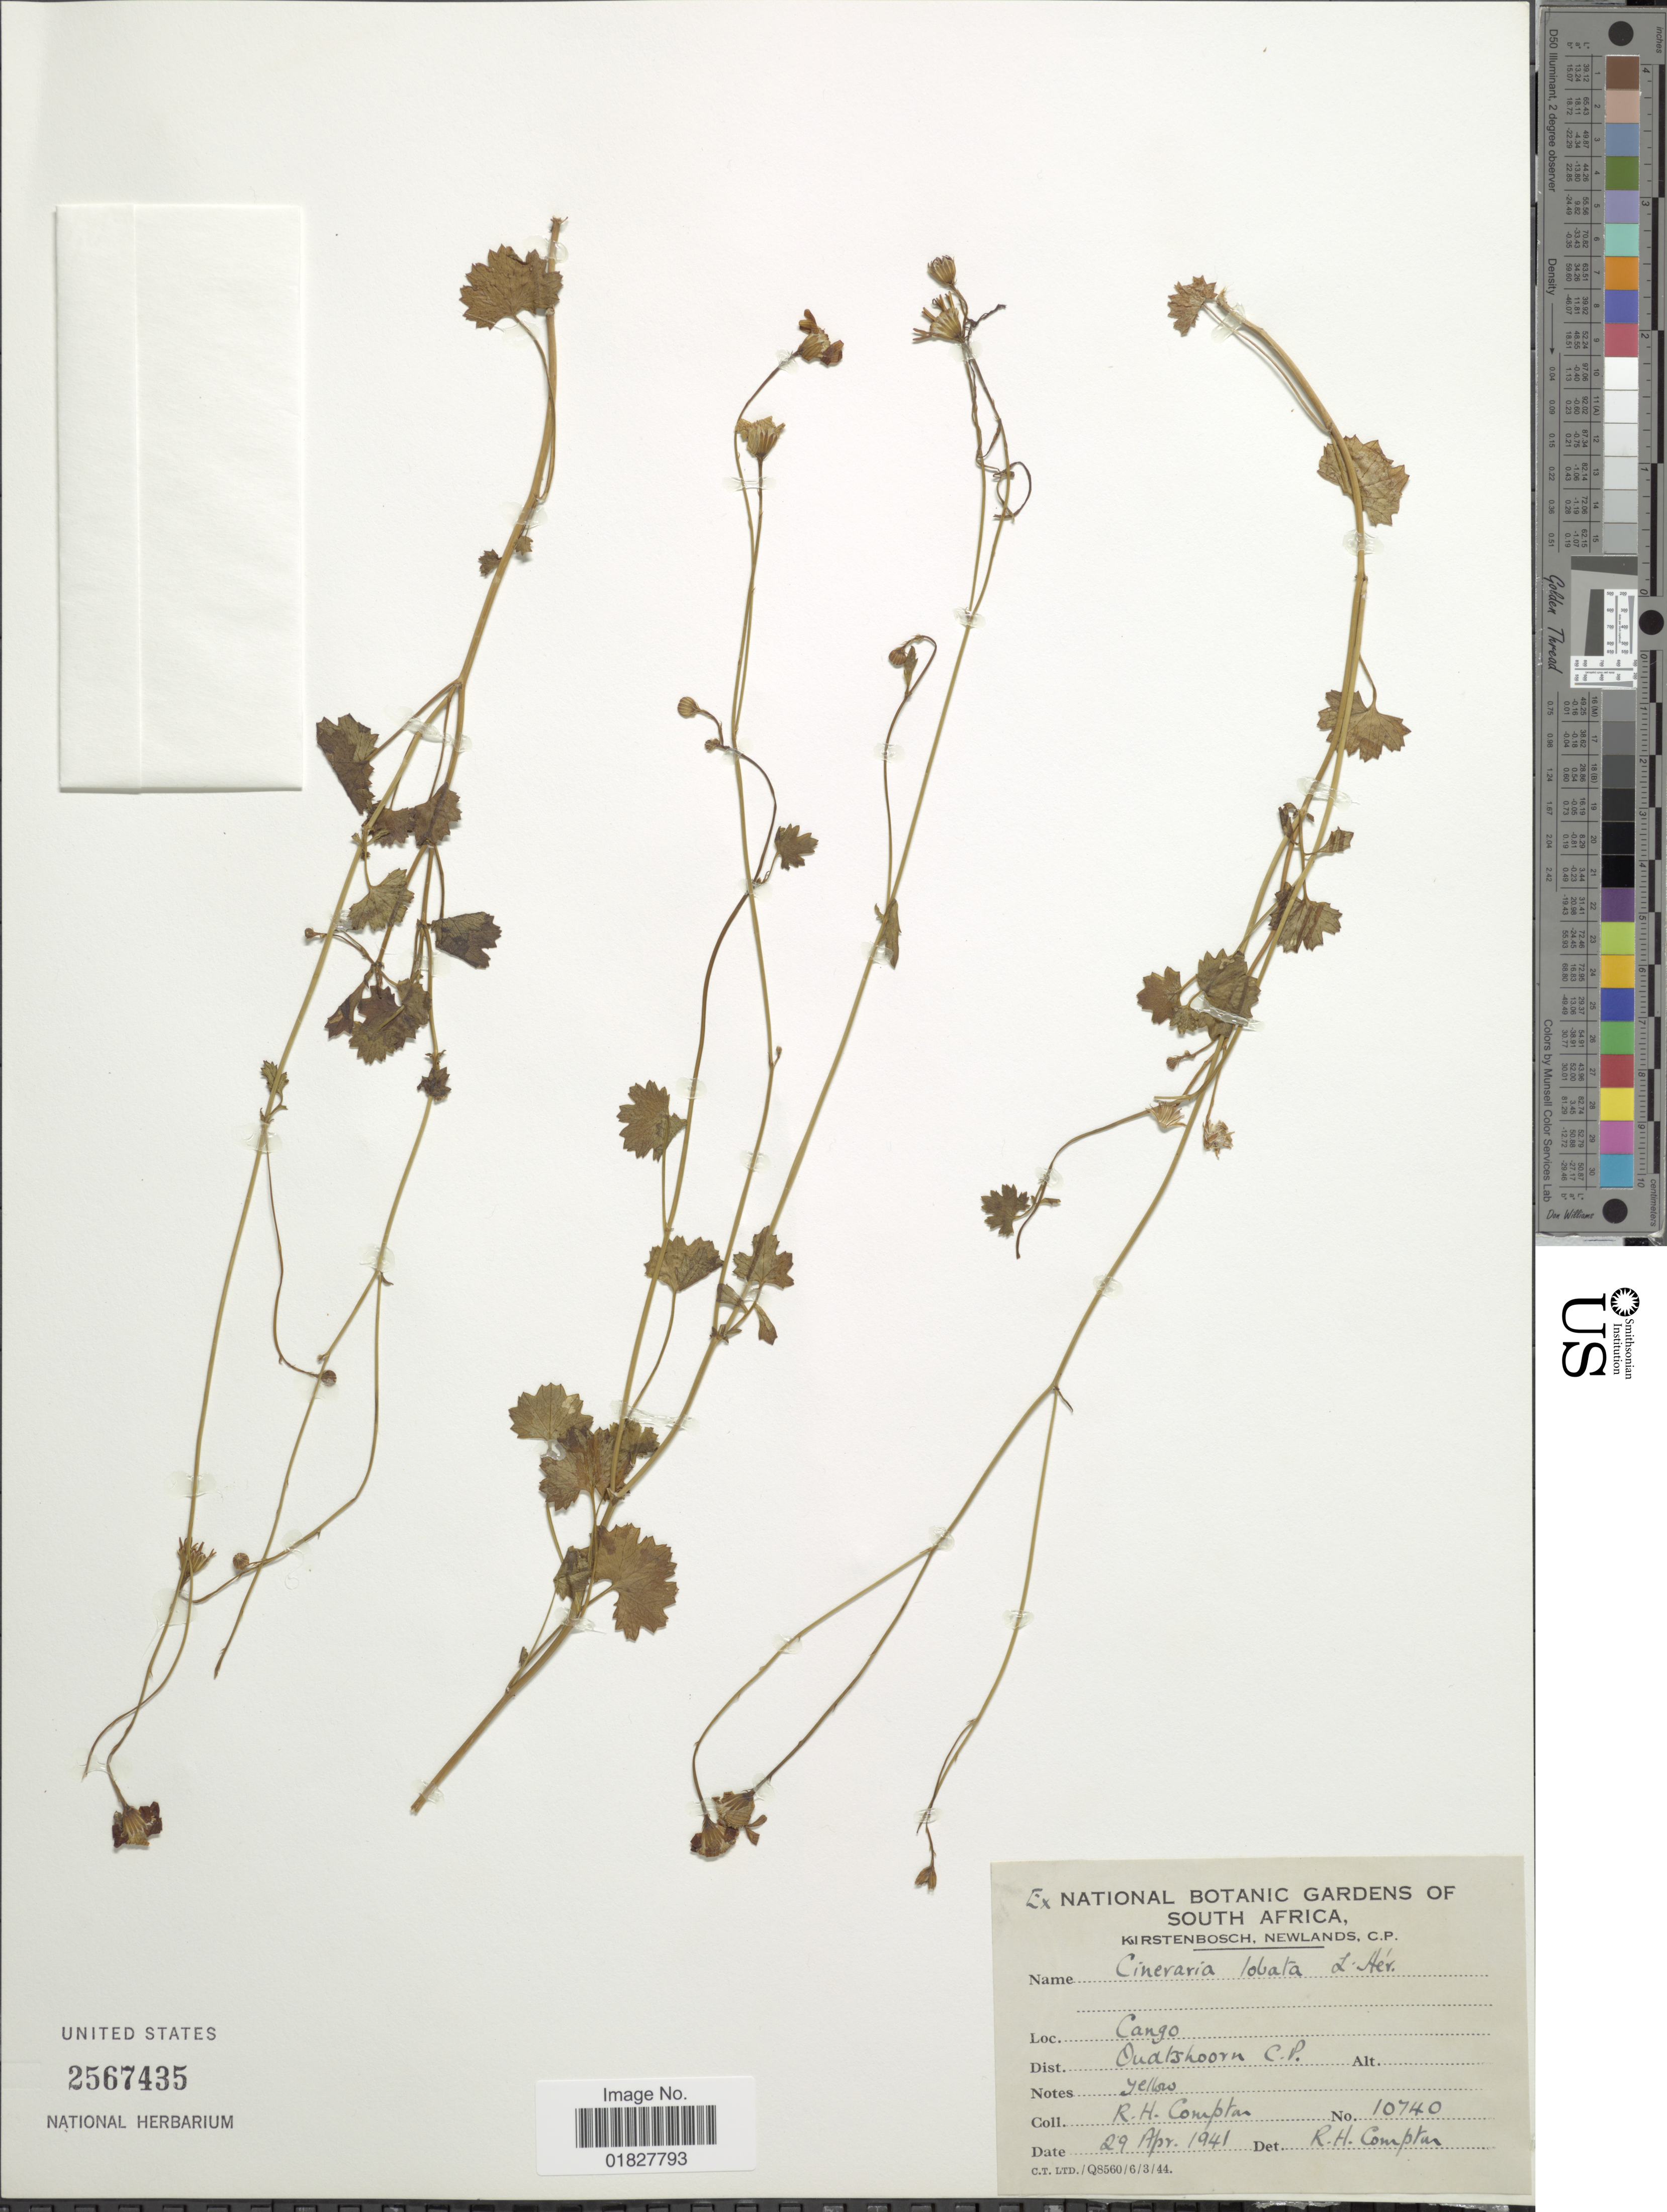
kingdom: Plantae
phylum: Tracheophyta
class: Magnoliopsida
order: Asterales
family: Asteraceae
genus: Cineraria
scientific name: Cineraria lobata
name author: L'Hér.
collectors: R. H. Compton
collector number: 10740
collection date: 1941-04-29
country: South Africa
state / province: Western Cape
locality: Congo, Dist. Oudtshoorn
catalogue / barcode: US 2567435